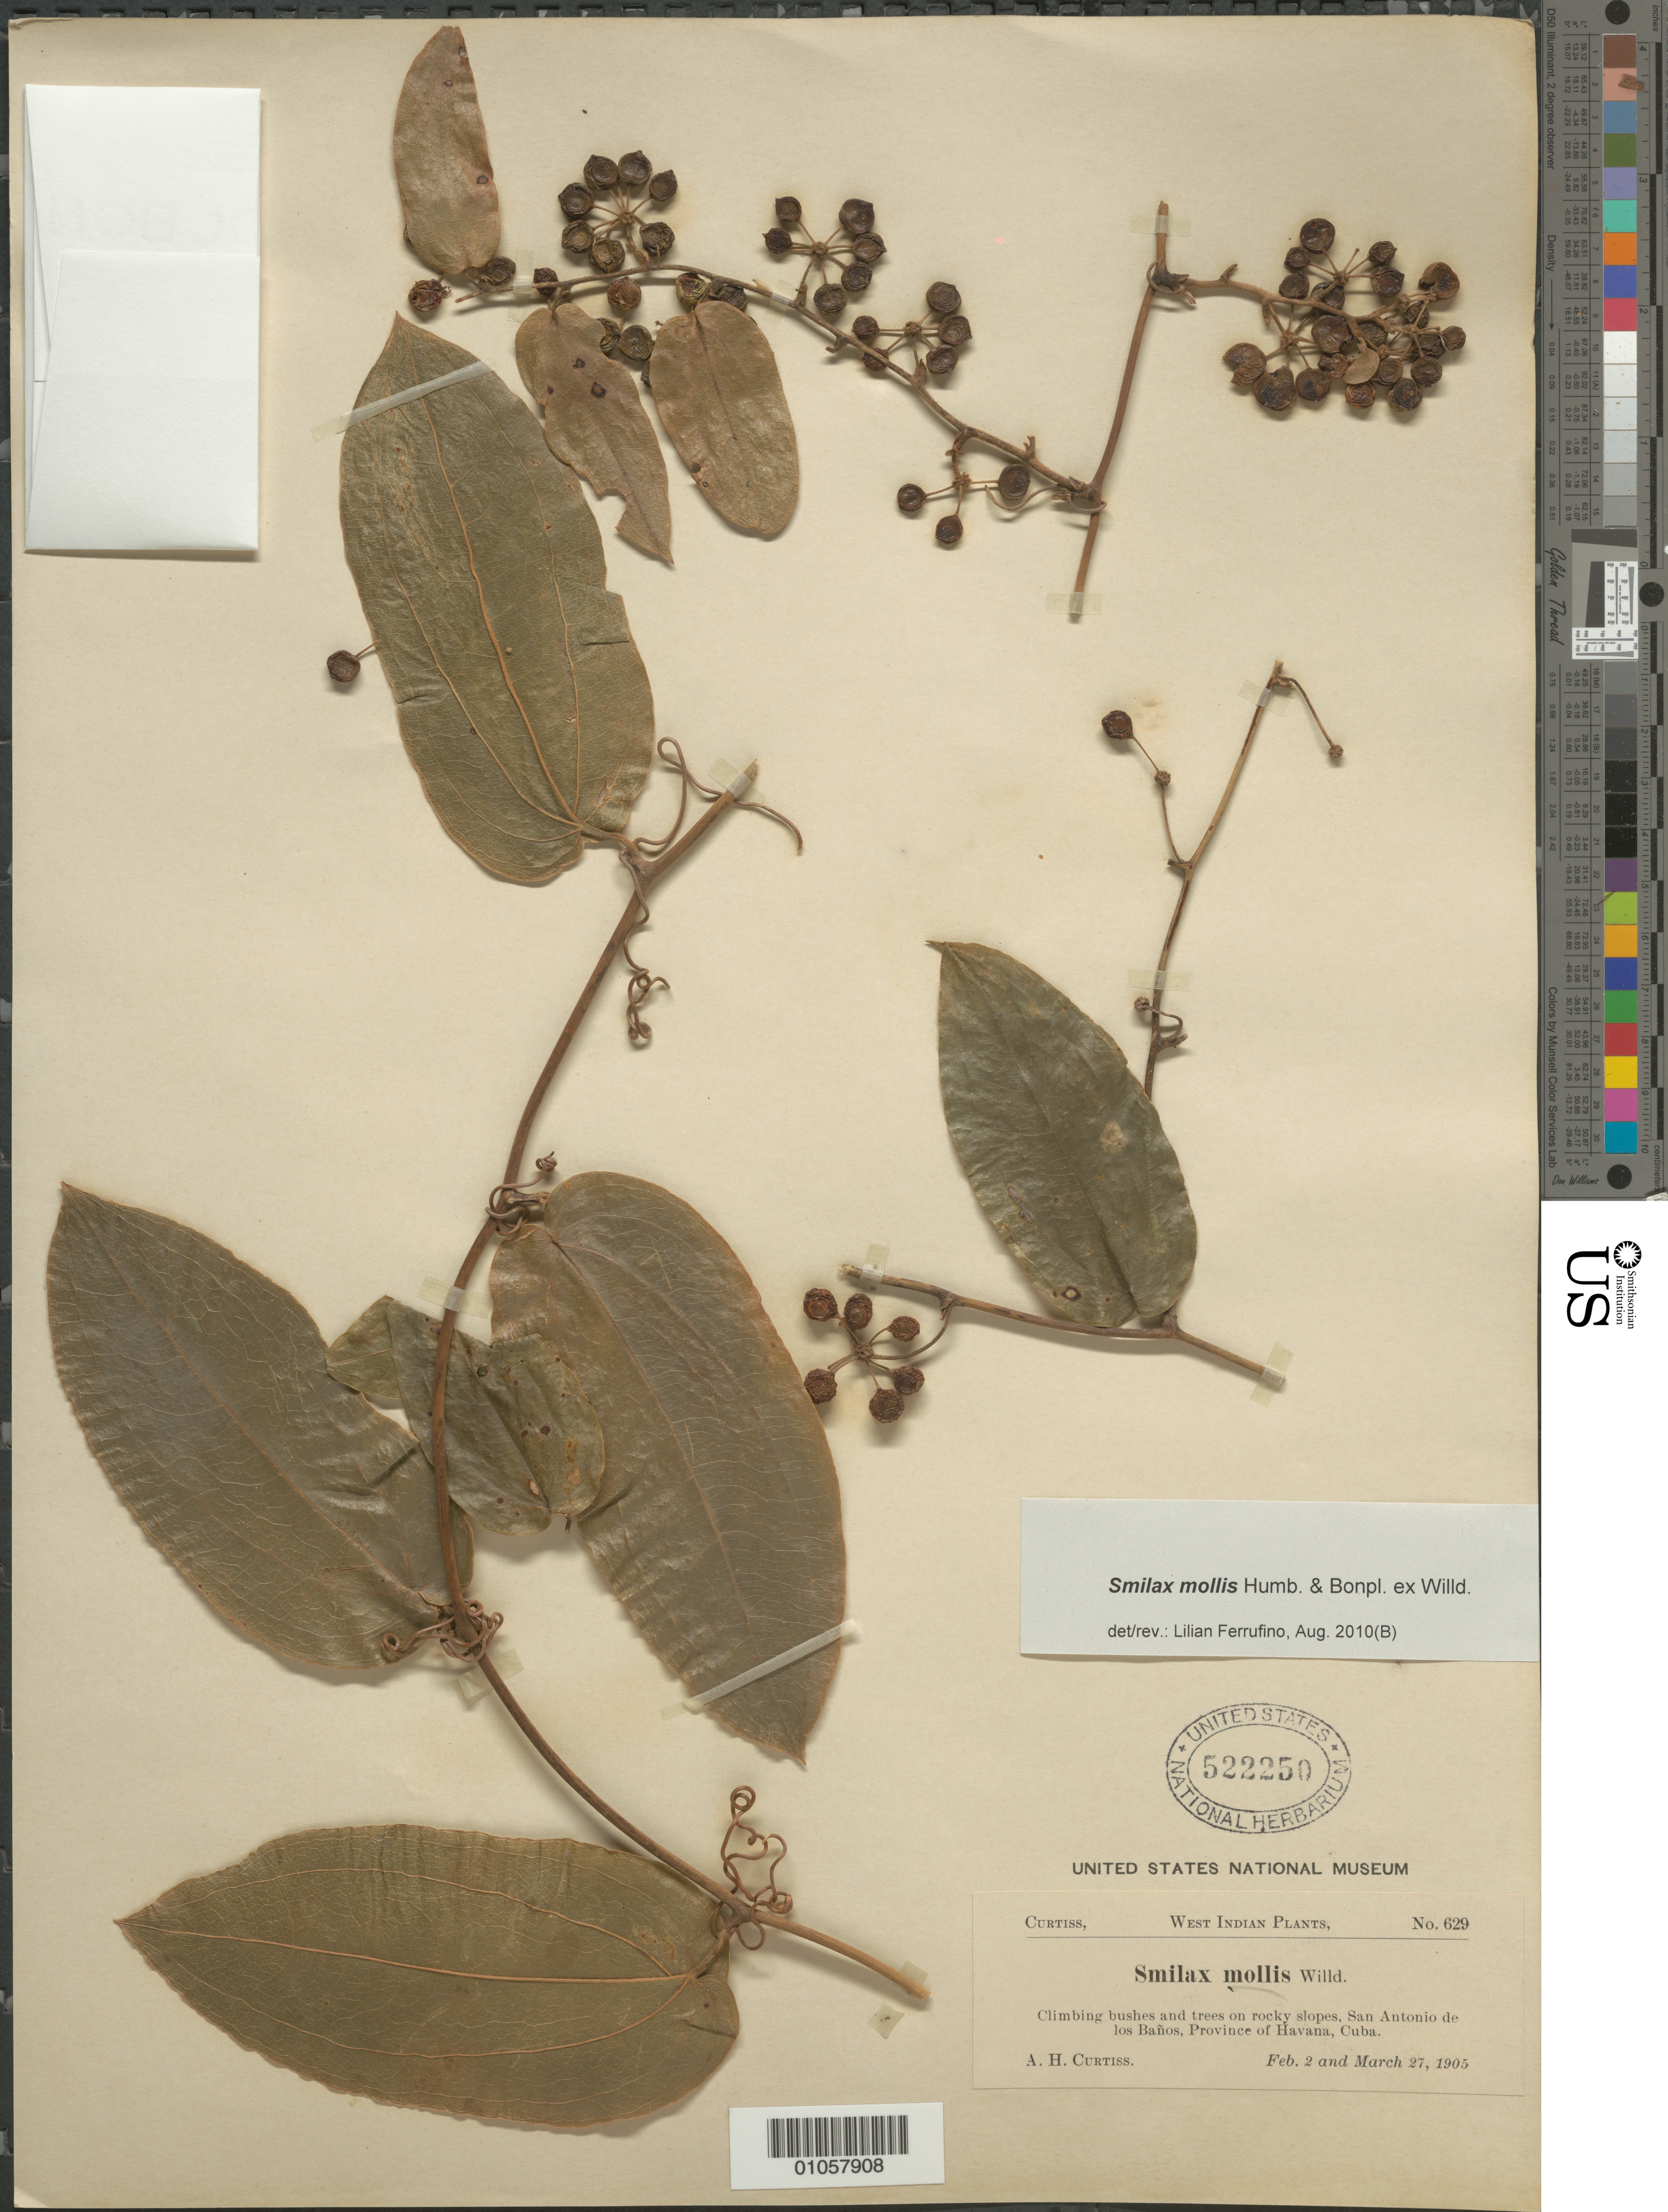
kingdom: Plantae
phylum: Tracheophyta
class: Liliopsida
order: Liliales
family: Smilacaceae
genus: Smilax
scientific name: Smilax mollis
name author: Humb. & Bonpl. ex Willd.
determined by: Ferrufino, L., (USJ), Herbario Universidad de Costa Rica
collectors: A. H. Curtiss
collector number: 629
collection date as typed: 02 Feb 1905 and 27 Mar 1905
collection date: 1905-02-02,1905-03-27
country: Cuba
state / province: Artemisa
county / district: Municipio de San Antonio de los Baños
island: Cuba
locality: San Antonio de los Baños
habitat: Climbing bushes and trees on rocky slopes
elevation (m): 60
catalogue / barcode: US 522250